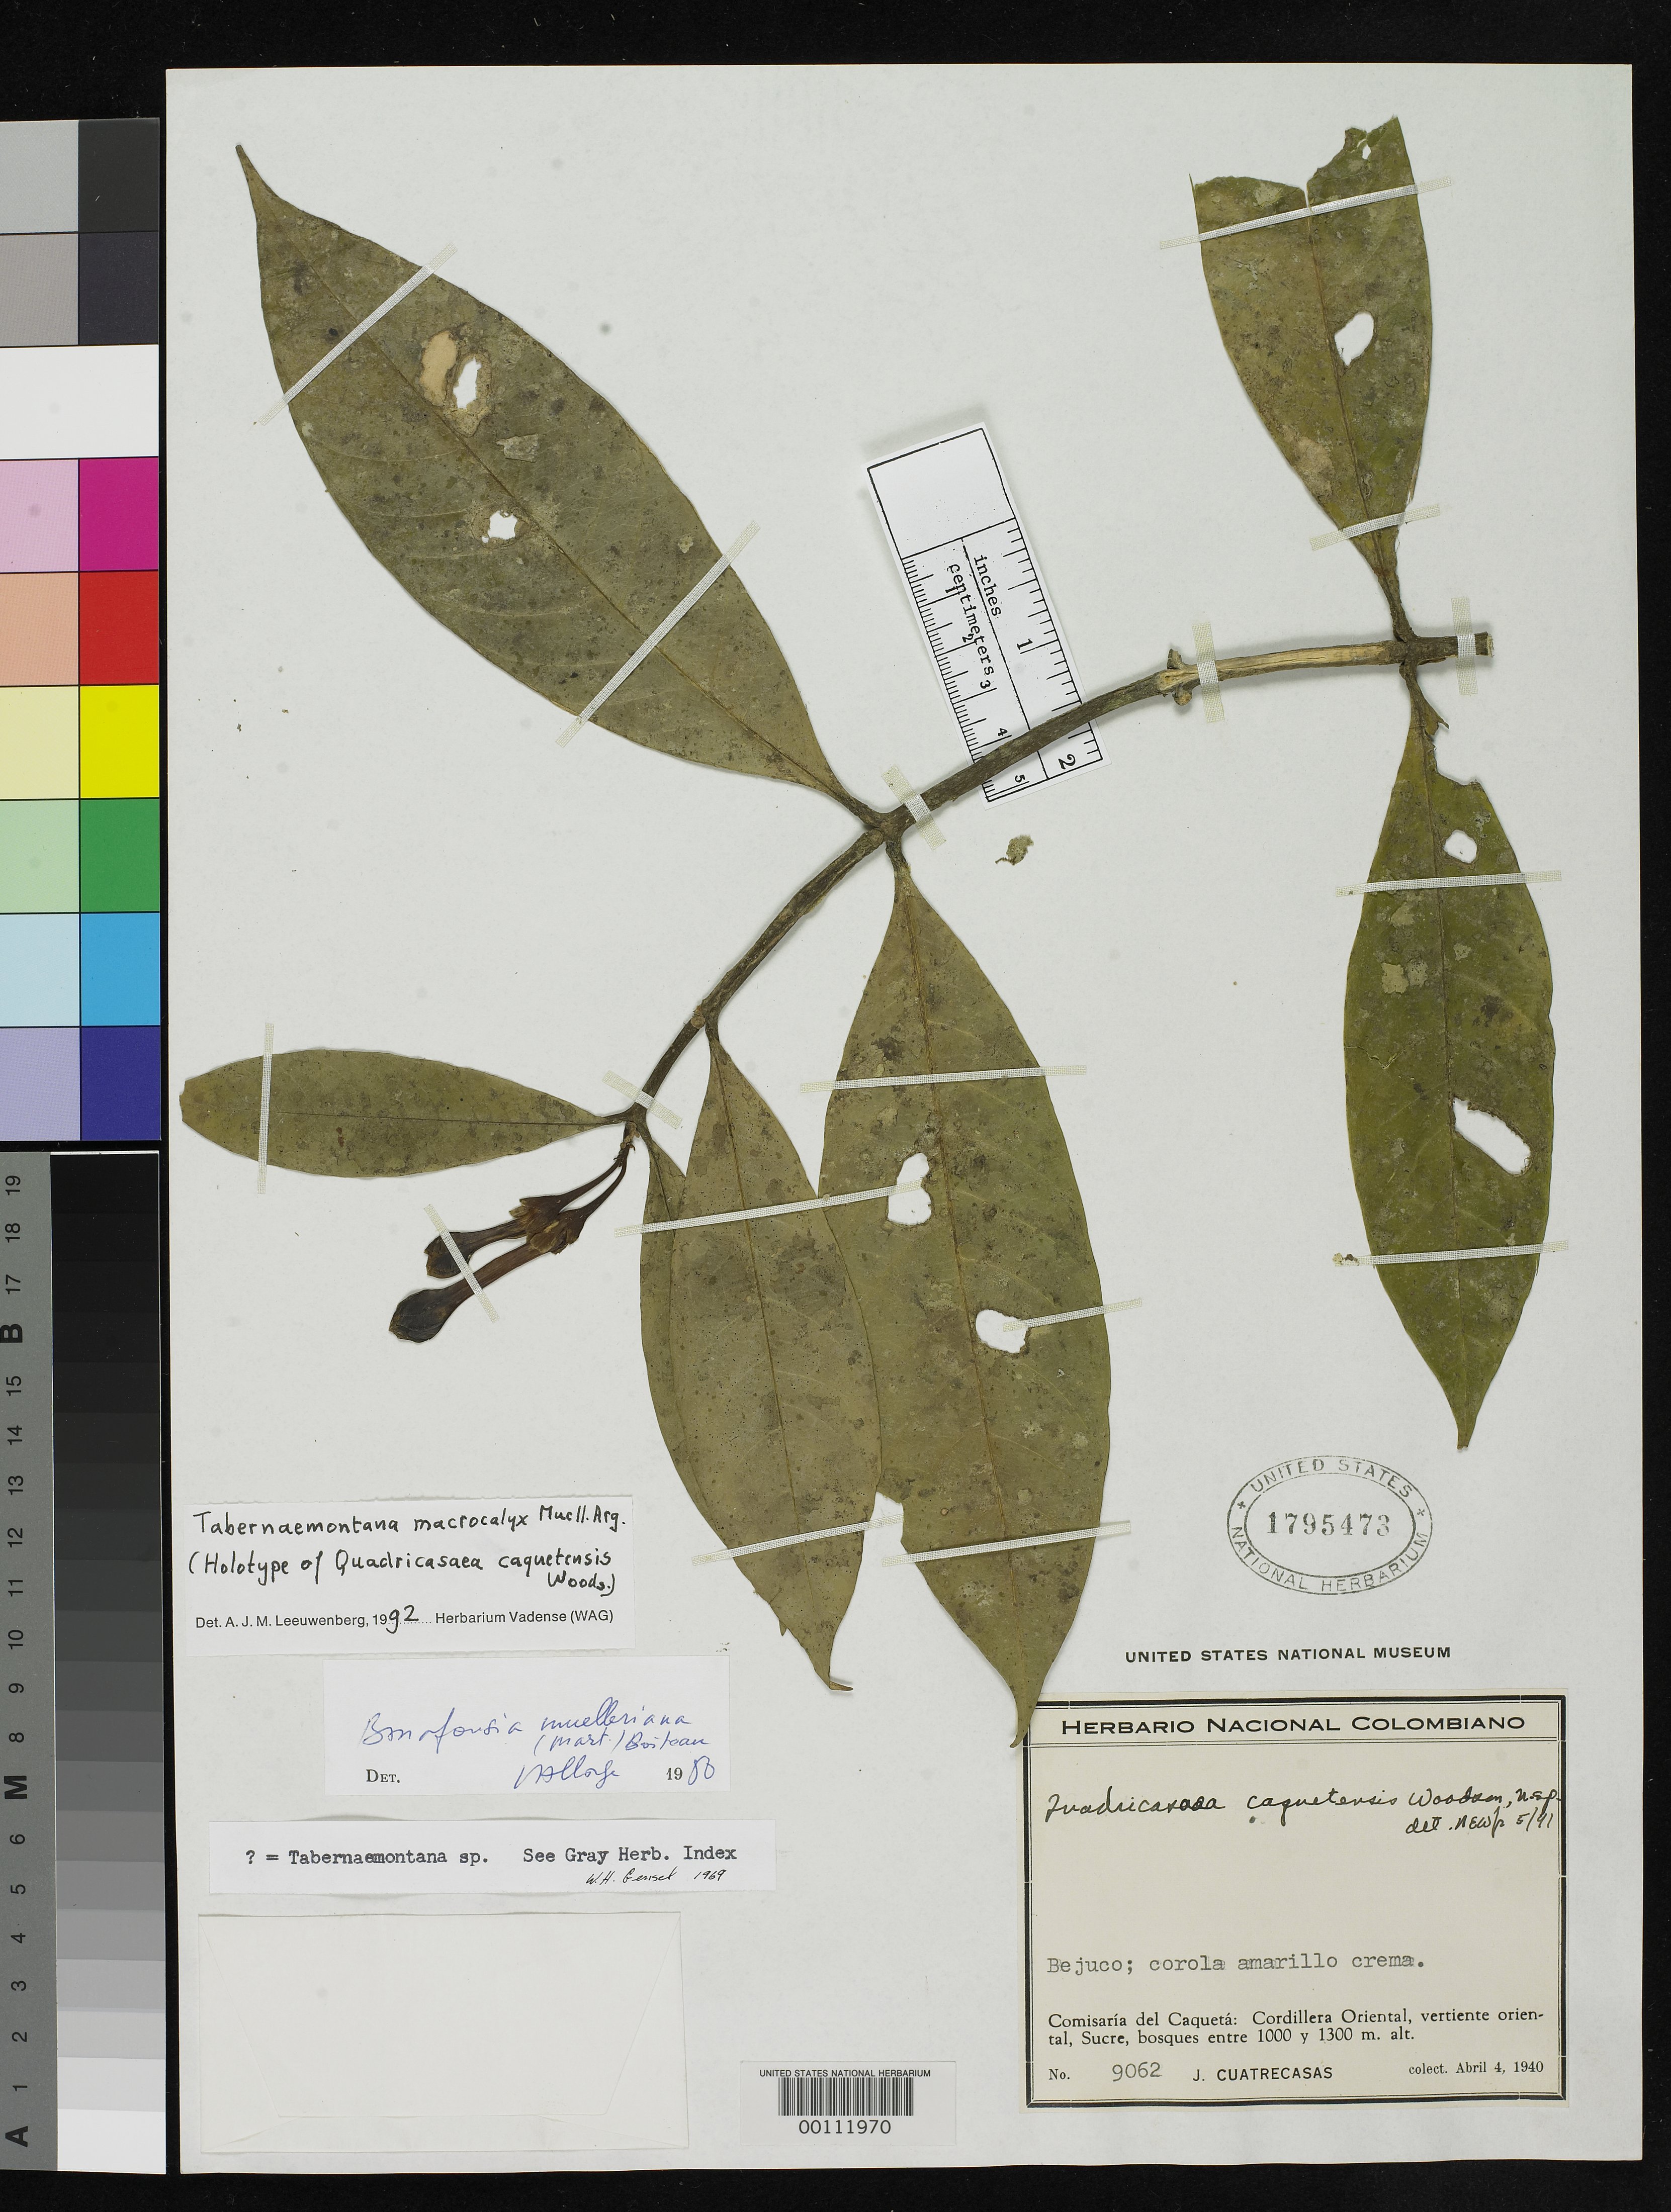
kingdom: Plantae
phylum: Tracheophyta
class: Magnoliopsida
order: Gentianales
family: Apocynaceae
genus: Quadricasaea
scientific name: Quadricasaea caquetensis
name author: Woodson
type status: Holotype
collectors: J. Cuatrecasas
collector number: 9062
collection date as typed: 04 Apr 1940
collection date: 1940-04-04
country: Colombia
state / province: Caquetá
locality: Cordillera Oriental, Vertiente Oriental, Sucre.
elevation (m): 1000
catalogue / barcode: US 1795473